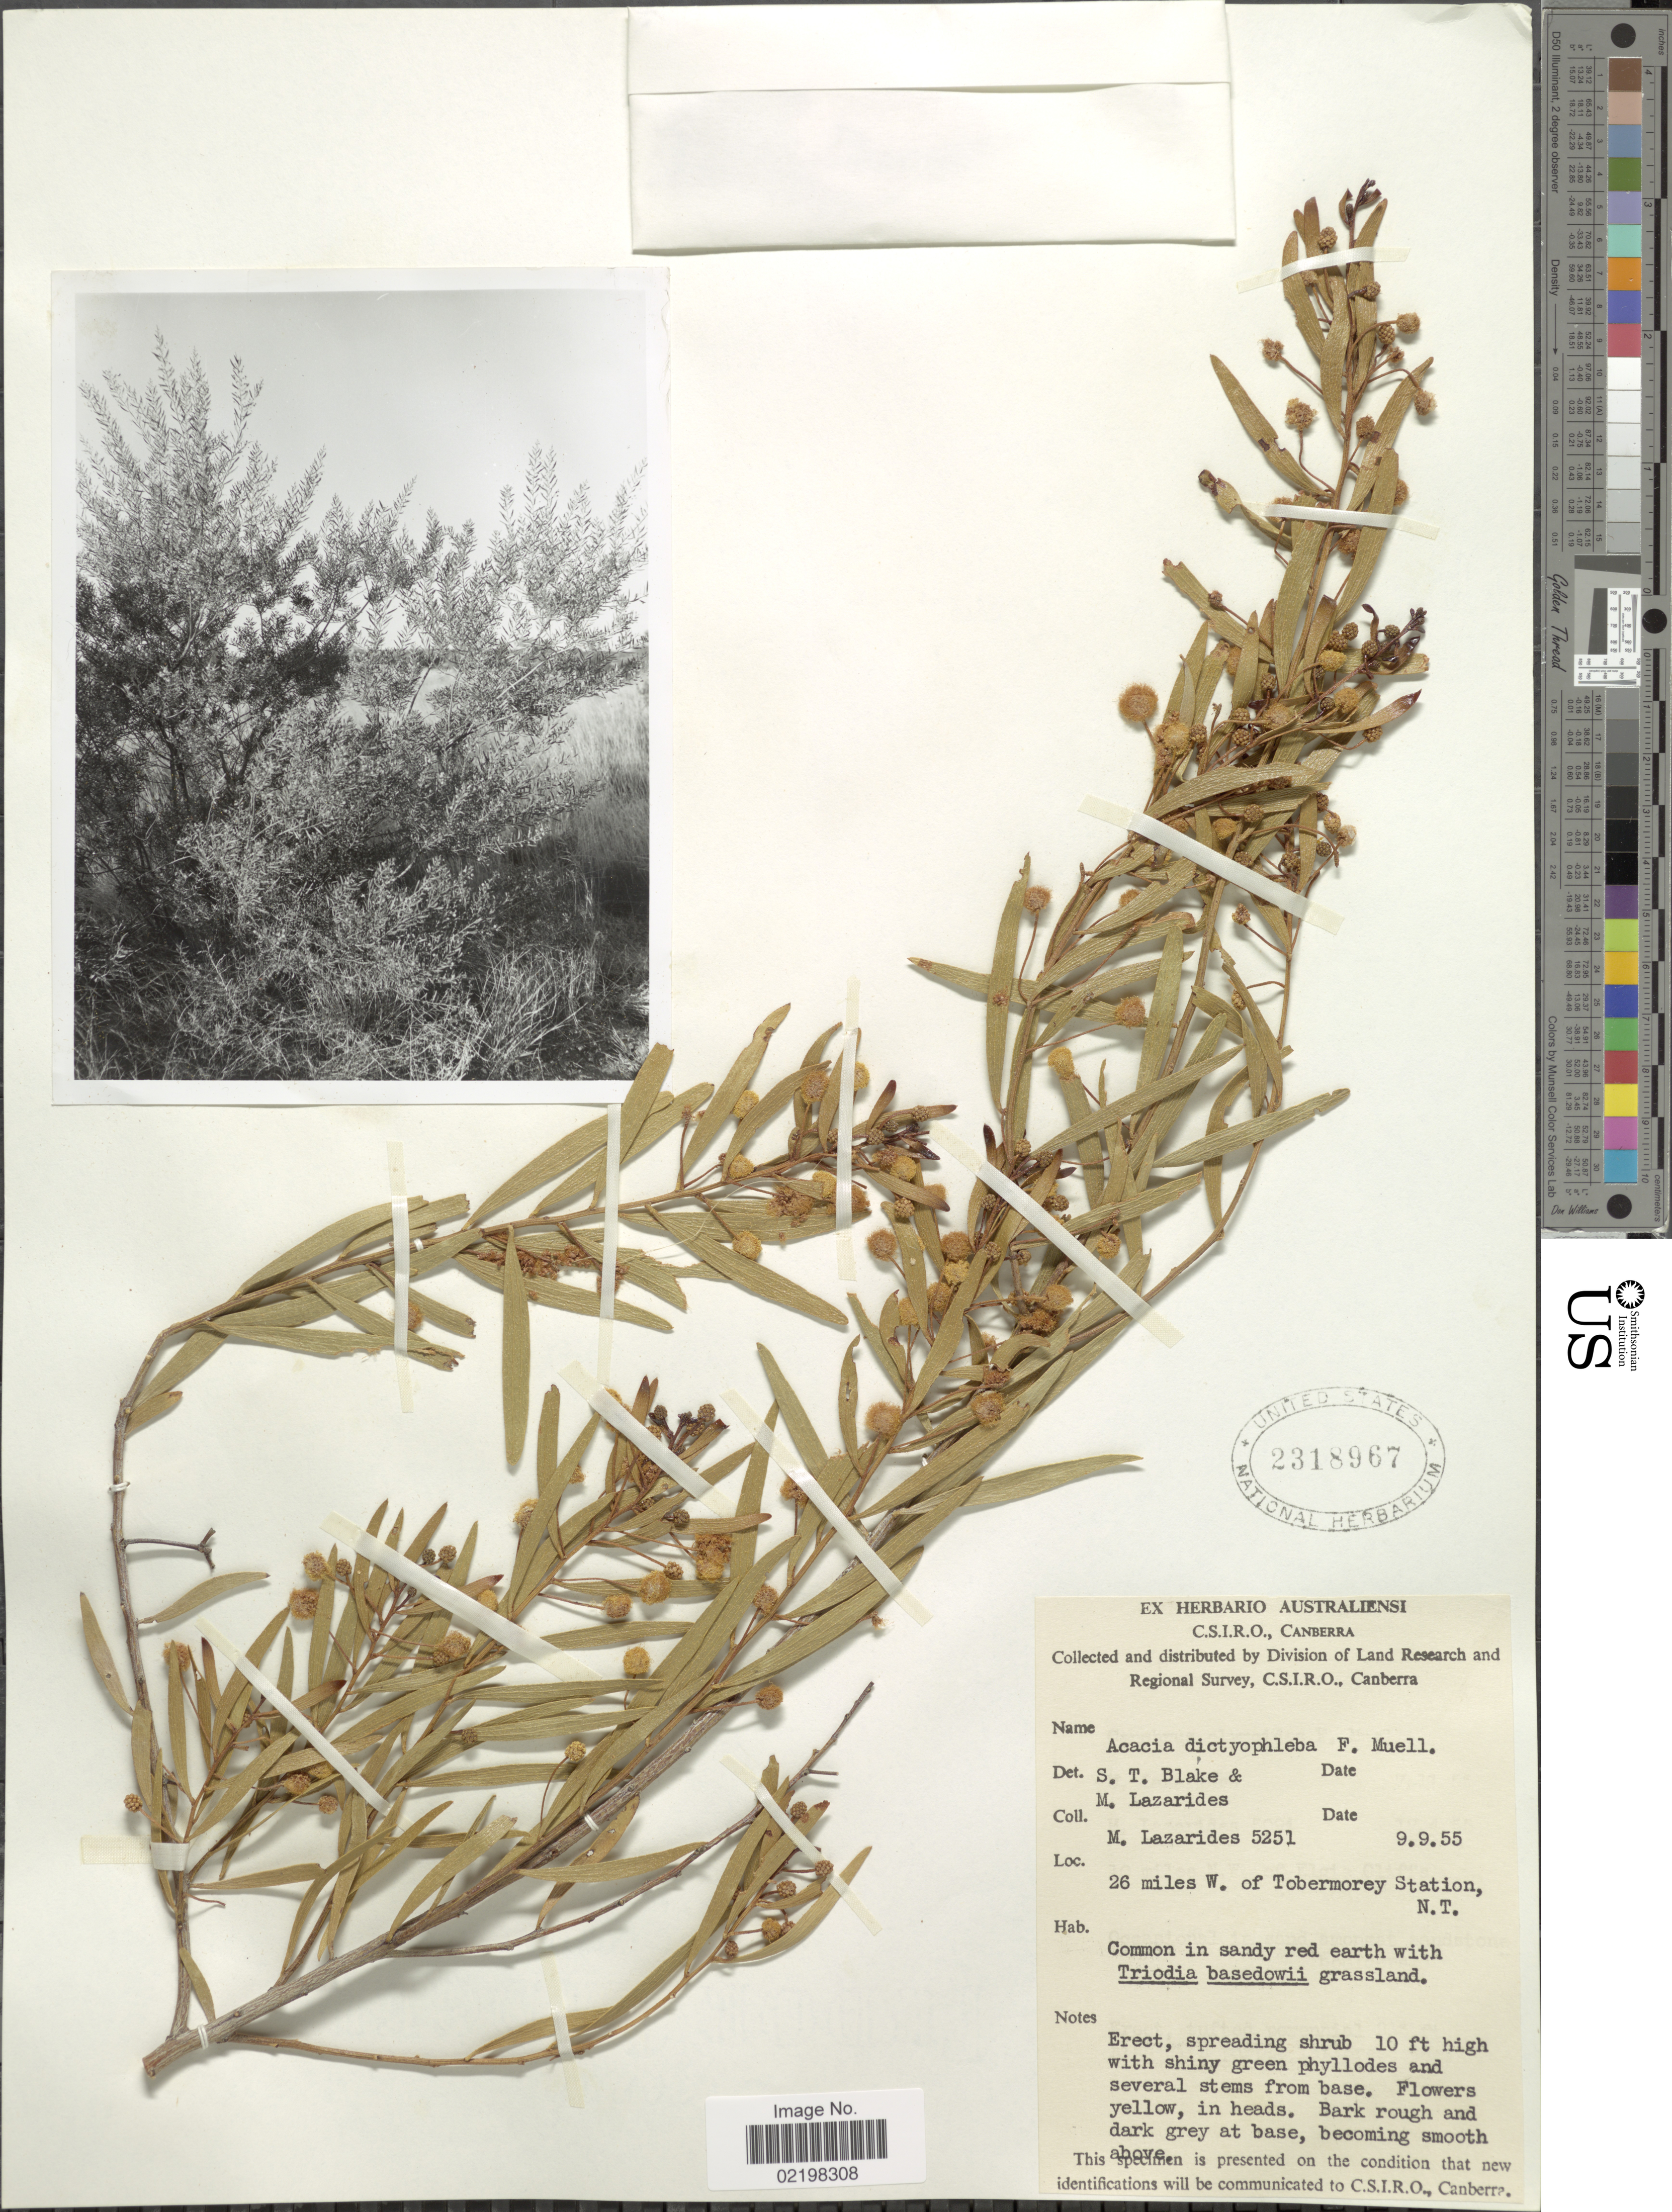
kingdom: Plantae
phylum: Tracheophyta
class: Magnoliopsida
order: Fabales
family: Fabaceae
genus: Acacia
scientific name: Acacia dictyophleba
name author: F. Muell.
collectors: M. Lazarides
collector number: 5251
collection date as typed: Transcribed d/m/y: 9/9/55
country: Australia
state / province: Northern Territory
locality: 26 miles W. of Tobermorey Station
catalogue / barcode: US 2318967